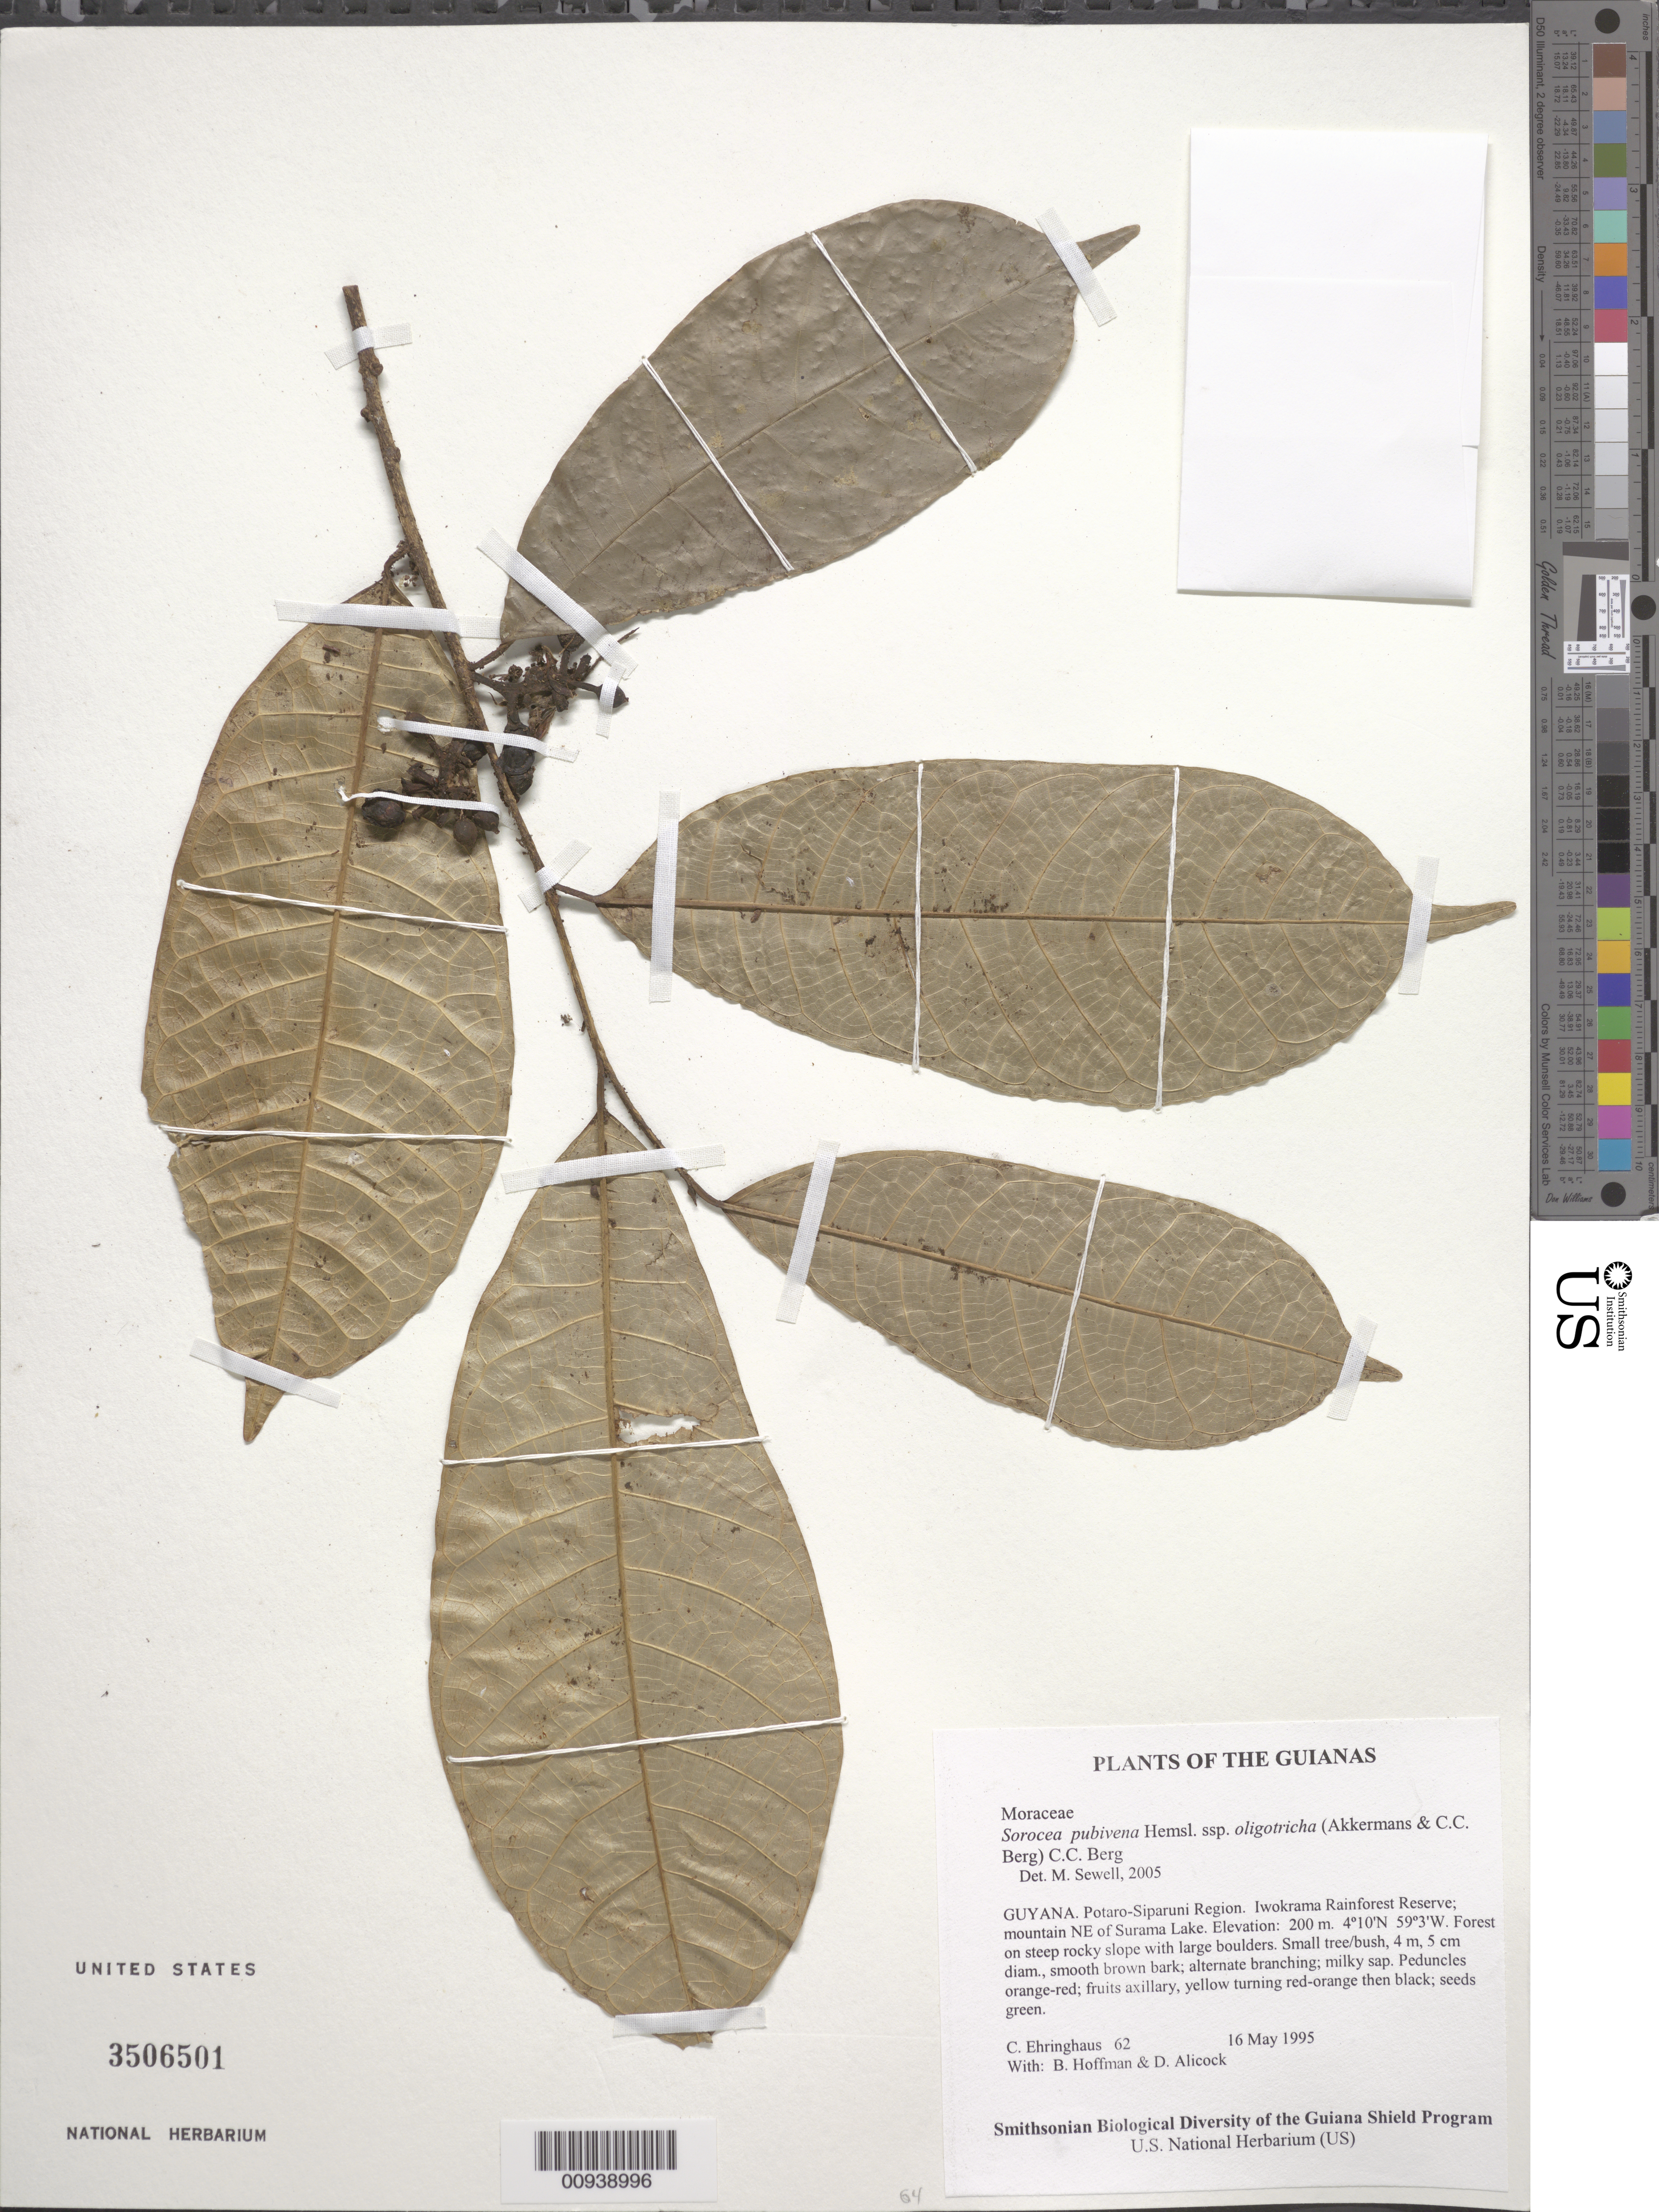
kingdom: Plantae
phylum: Tracheophyta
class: Magnoliopsida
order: Rosales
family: Moraceae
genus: Sorocea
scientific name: Sorocea pubivena subsp. oligotricha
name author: (Akkermans & C.C. Berg) C.C. Berg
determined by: Sewell, M.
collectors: C. Ehringhaus, B. Hoffman & D. Allicock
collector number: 62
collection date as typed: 16 May 1995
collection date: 1995-05-16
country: Guyana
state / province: Potaro-Siparuni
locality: Iwokrama Rainforest Reserve; mountain NE of Surama Lake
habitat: Forest on steep rocky slope with large boulders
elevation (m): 200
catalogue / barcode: US 3506501